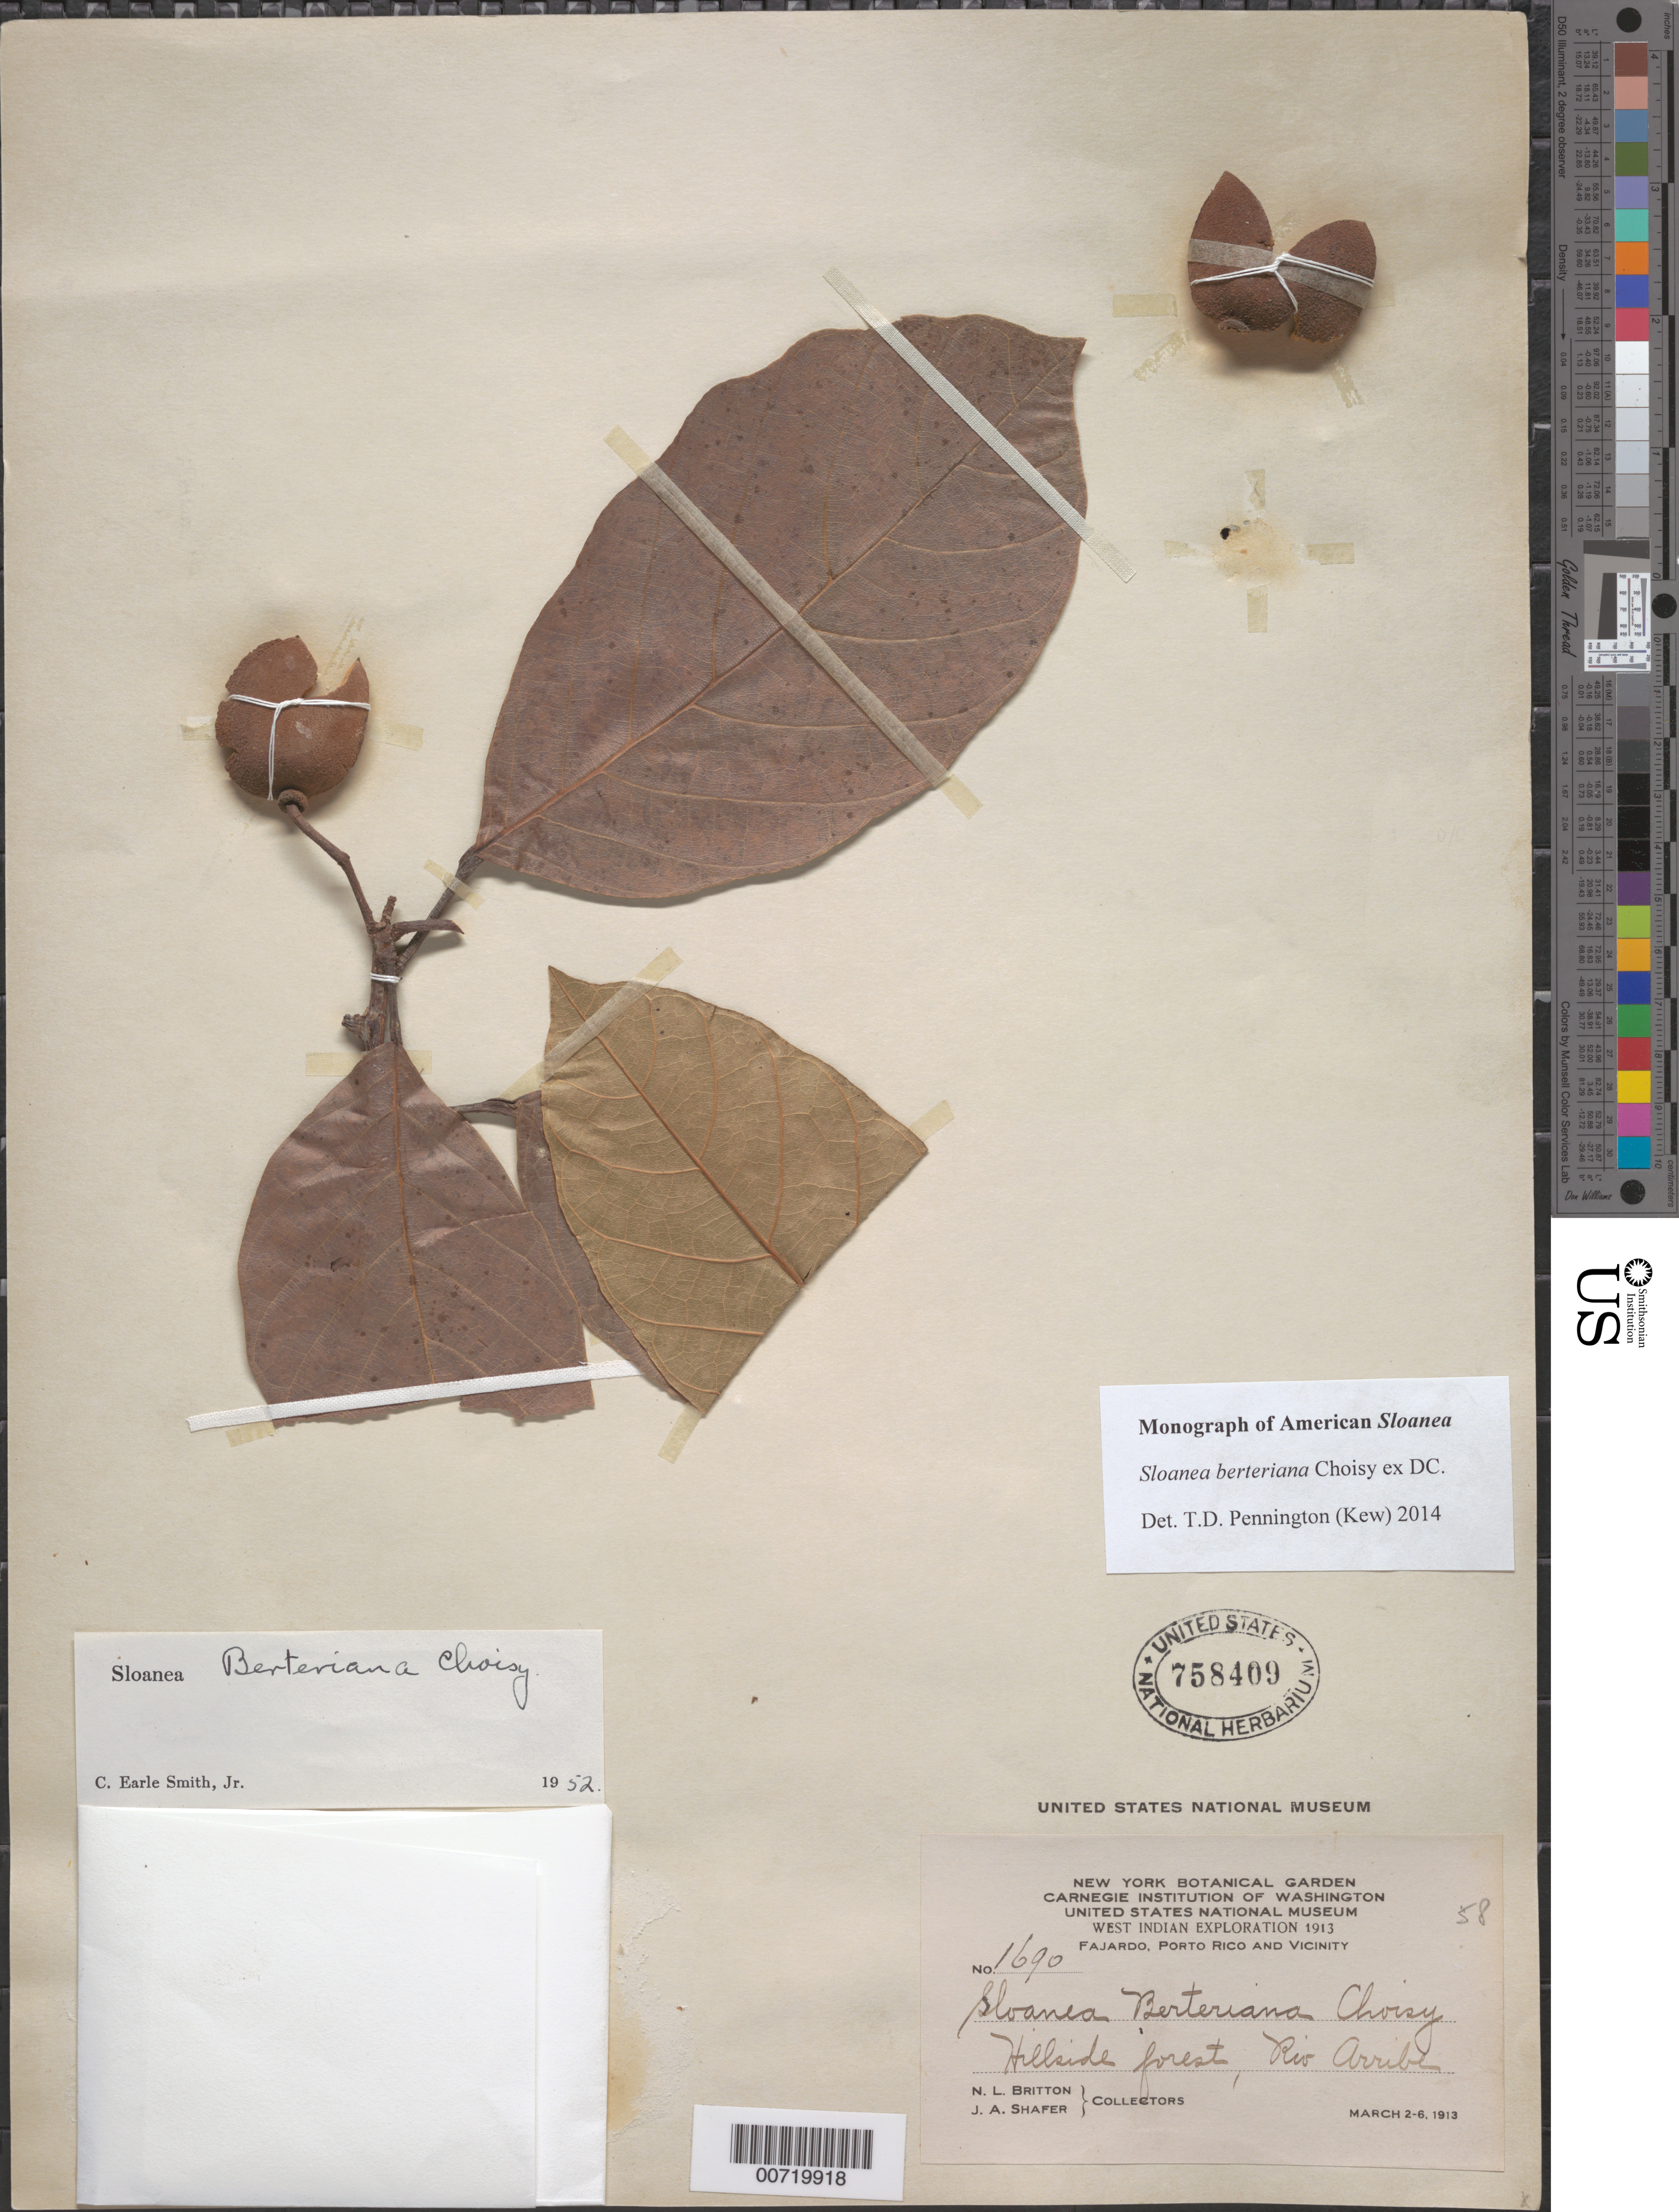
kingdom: Plantae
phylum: Tracheophyta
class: Magnoliopsida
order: Oxalidales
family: Elaeocarpaceae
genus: Sloanea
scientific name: Sloanea berteroana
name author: Choisy ex DC.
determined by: Smith, C. E., Jr.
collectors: N. Britton & J. A. Shafer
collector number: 1690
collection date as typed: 02 Mar 1913 to 06 Mar 1913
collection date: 1913-03-02/1913-03-06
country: Puerto Rico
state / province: Fajardo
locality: Fajardo, Río Arriba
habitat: Hillside forest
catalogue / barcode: US 758409